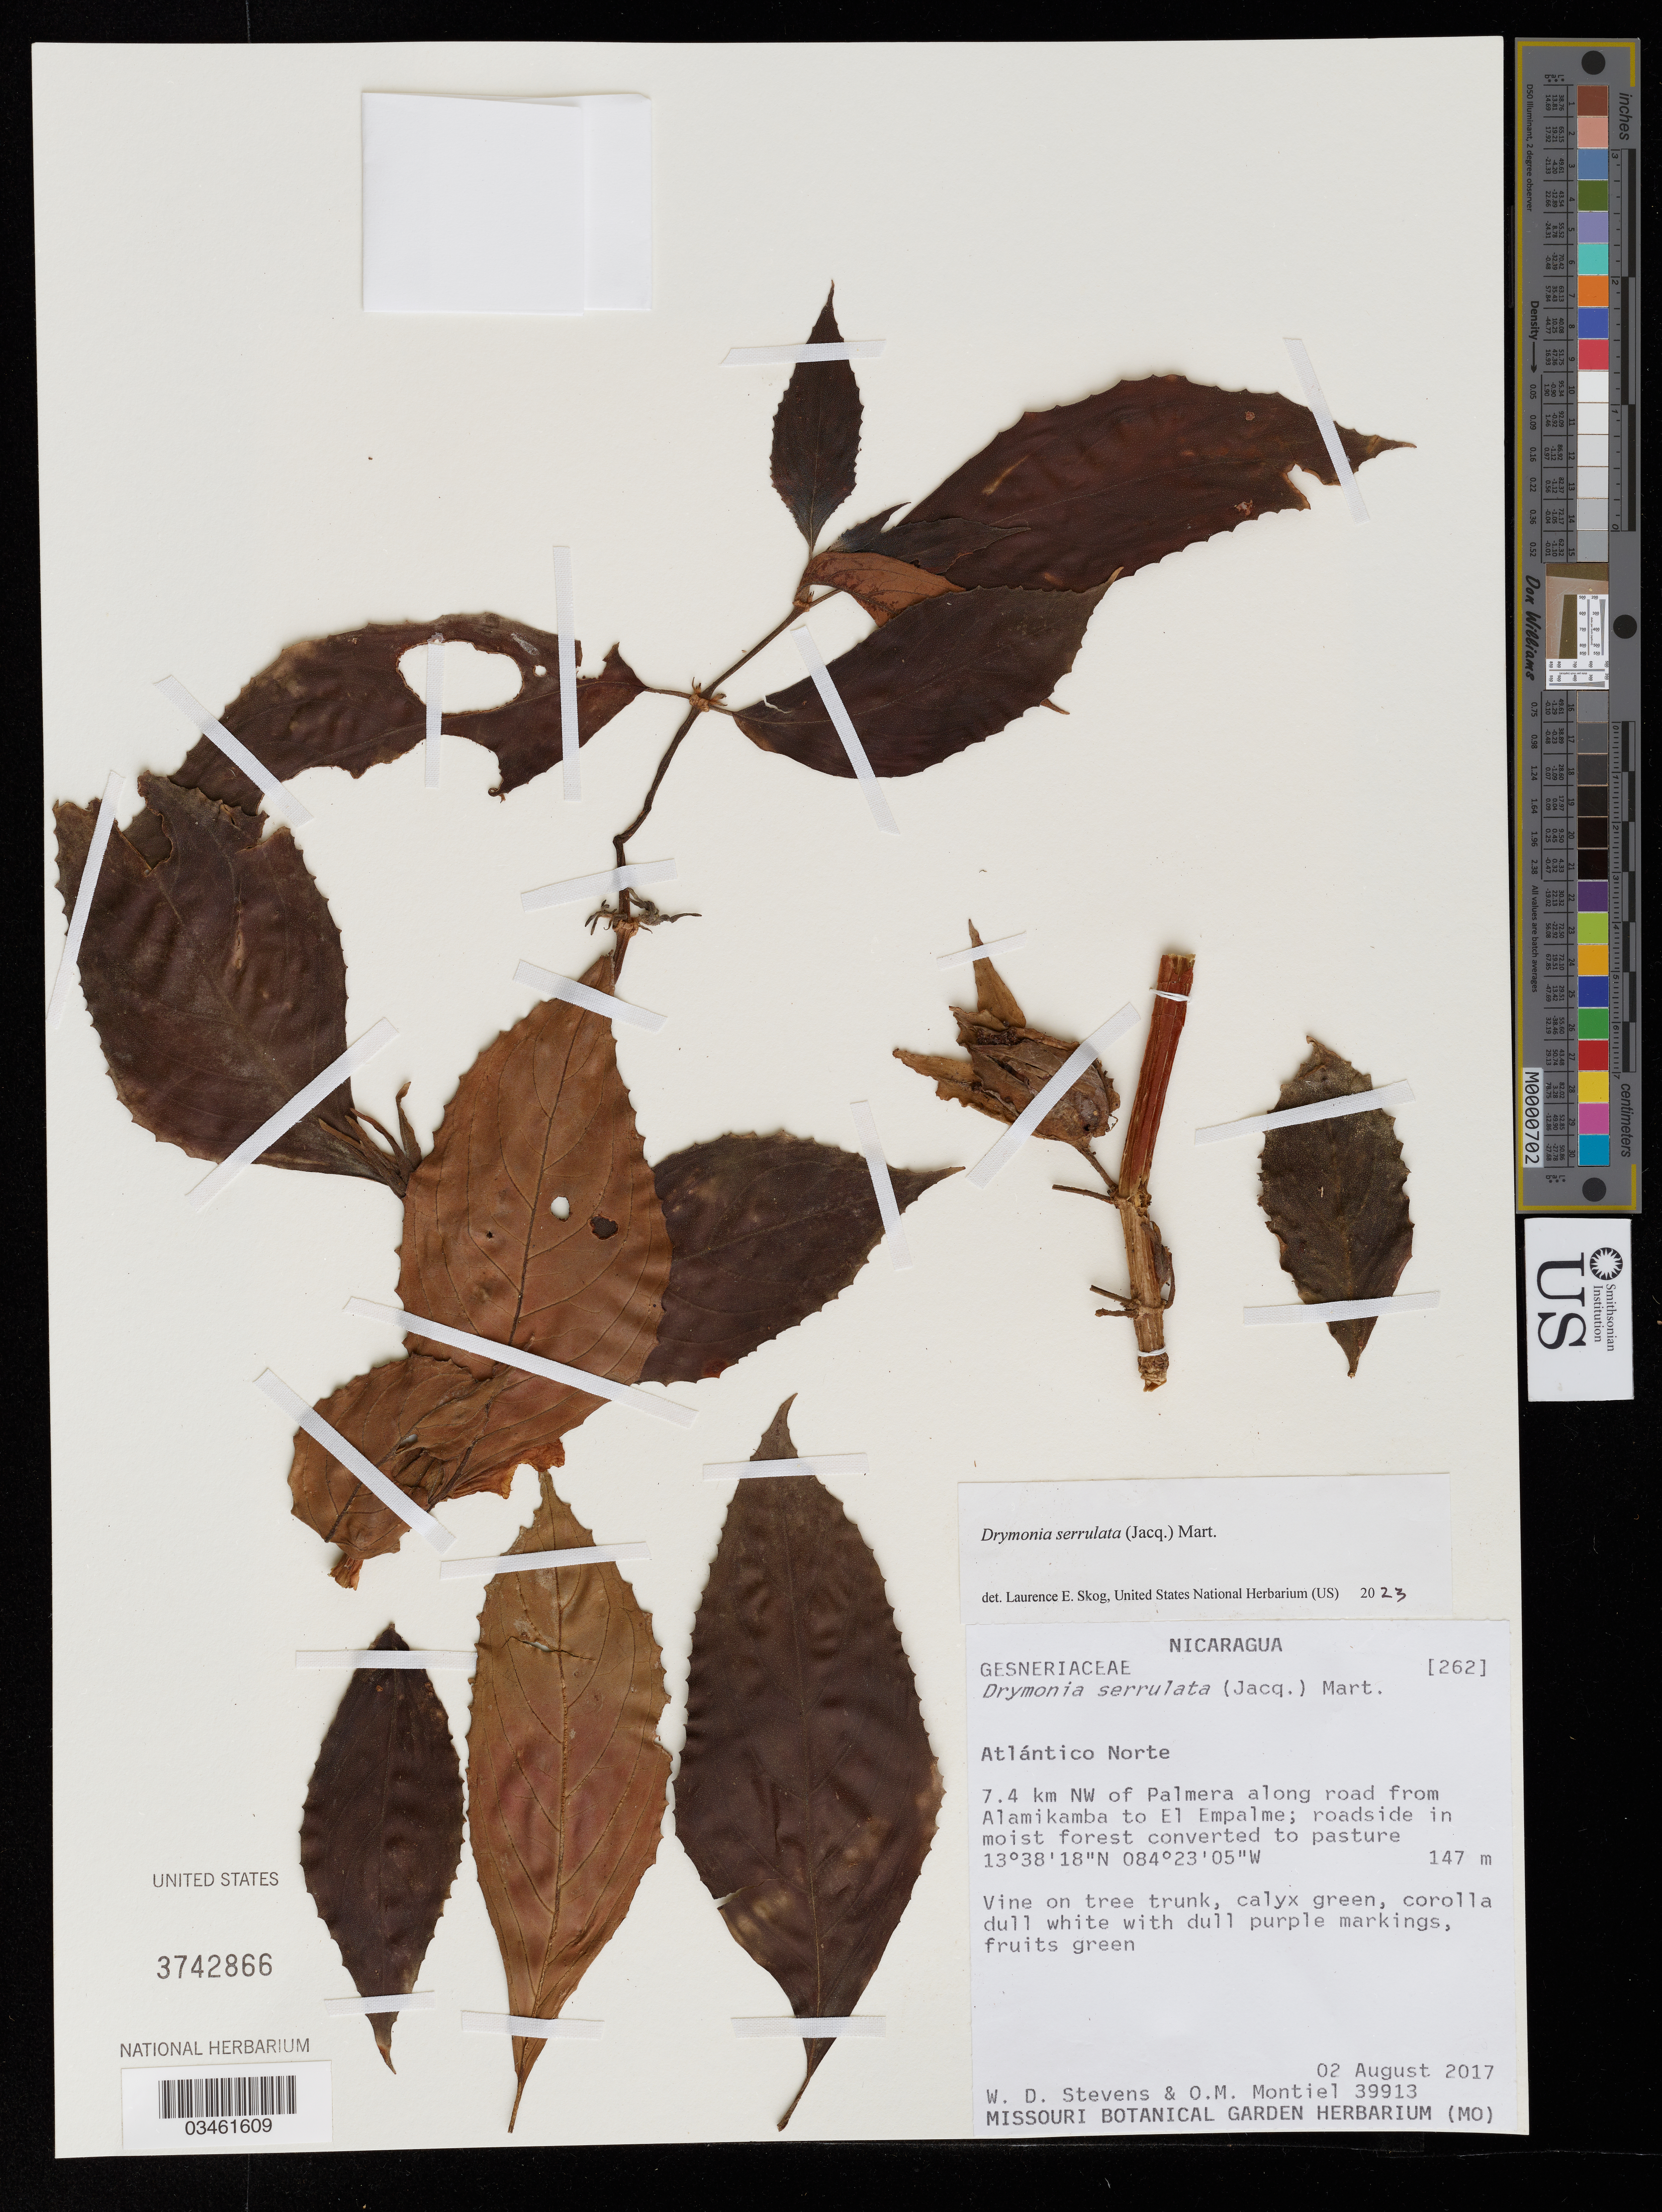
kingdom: Plantae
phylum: Tracheophyta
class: Magnoliopsida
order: Lamiales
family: Gesneriaceae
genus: Drymonia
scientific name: Drymonia serrulata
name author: (Jacq.) Mart.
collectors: W. D. Stevens & O. Montiel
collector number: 39913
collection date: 2017-08-02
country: Nicaragua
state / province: Atlantico Norte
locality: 7.4 km NW of Palmera along road from Alamikamba to El Empalme; roadside in moist forest converted to pasture.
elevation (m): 147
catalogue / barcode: US 3742866